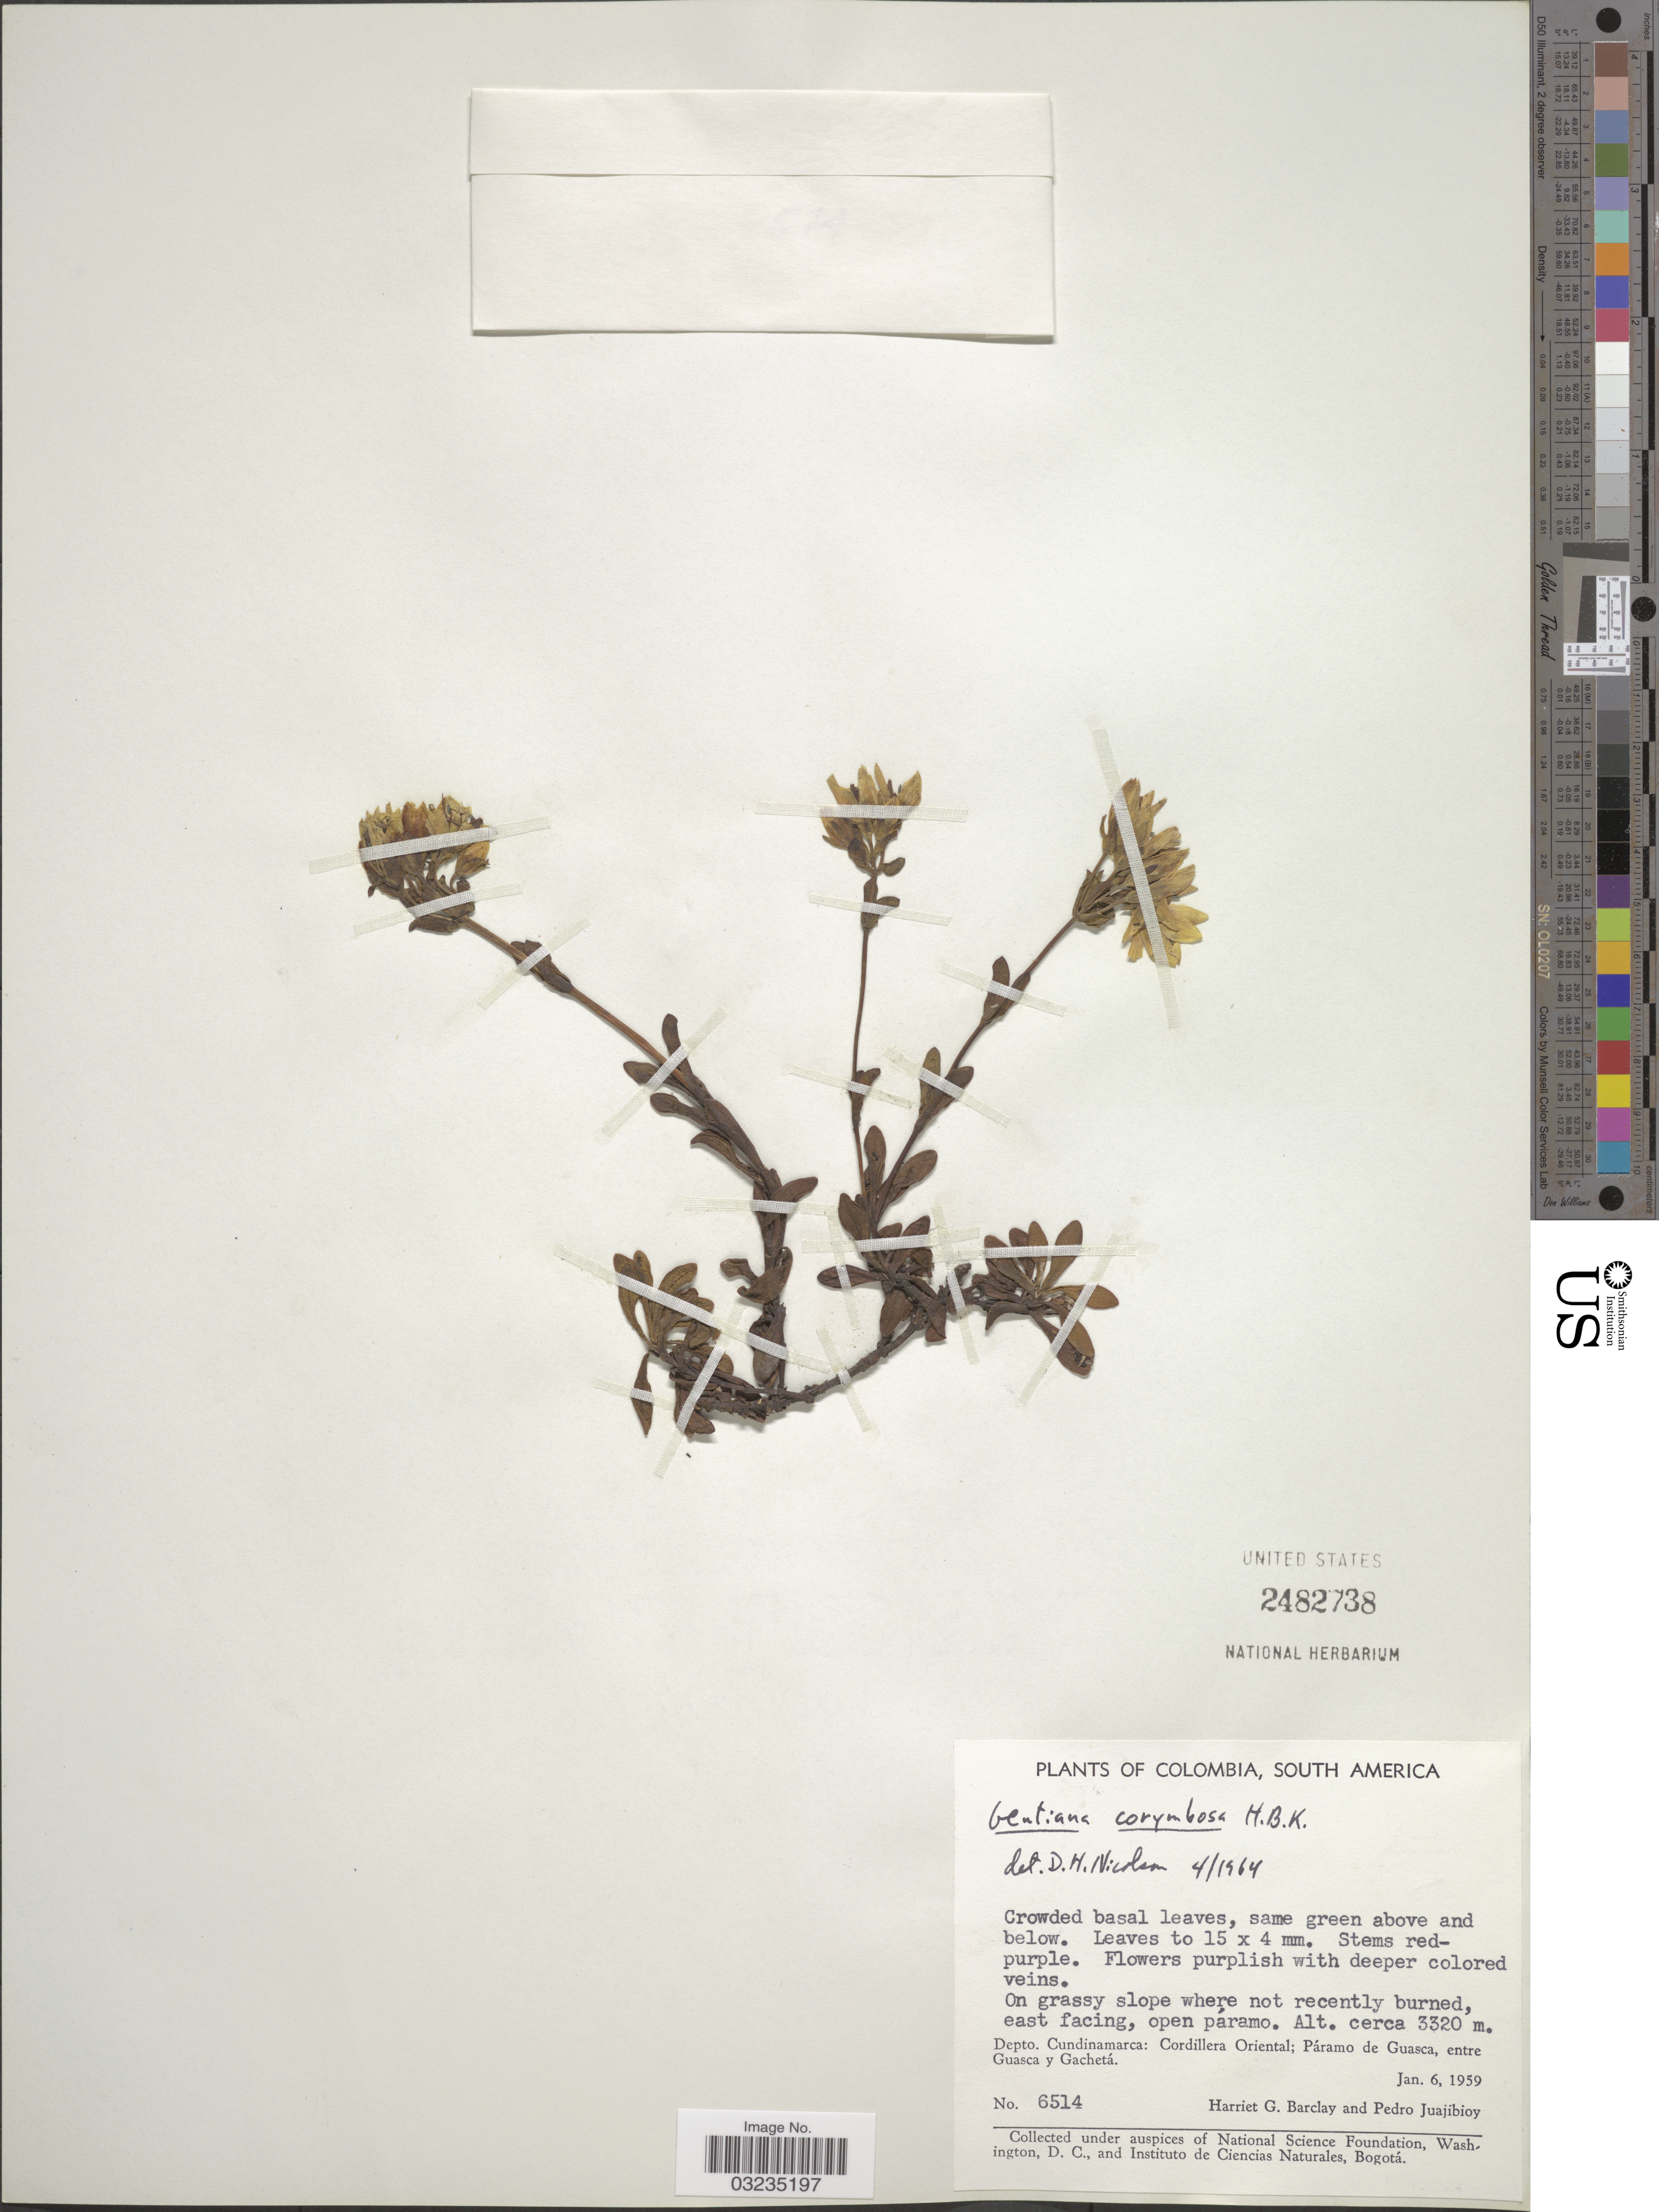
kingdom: Plantae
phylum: Tracheophyta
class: Magnoliopsida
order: Gentianales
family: Gentianaceae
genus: Gentiana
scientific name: Gentiana corymbosa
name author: Humb. et al.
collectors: H. G. Barclay & P. Juajibioy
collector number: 6514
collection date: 1959-01-06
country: Colombia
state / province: Cundinamarca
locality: Depto. Cundinamarca: Cordillera Oriental; Páramo de Guasca, entre Guasca y Gachetá.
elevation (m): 3320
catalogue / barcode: US 2482738